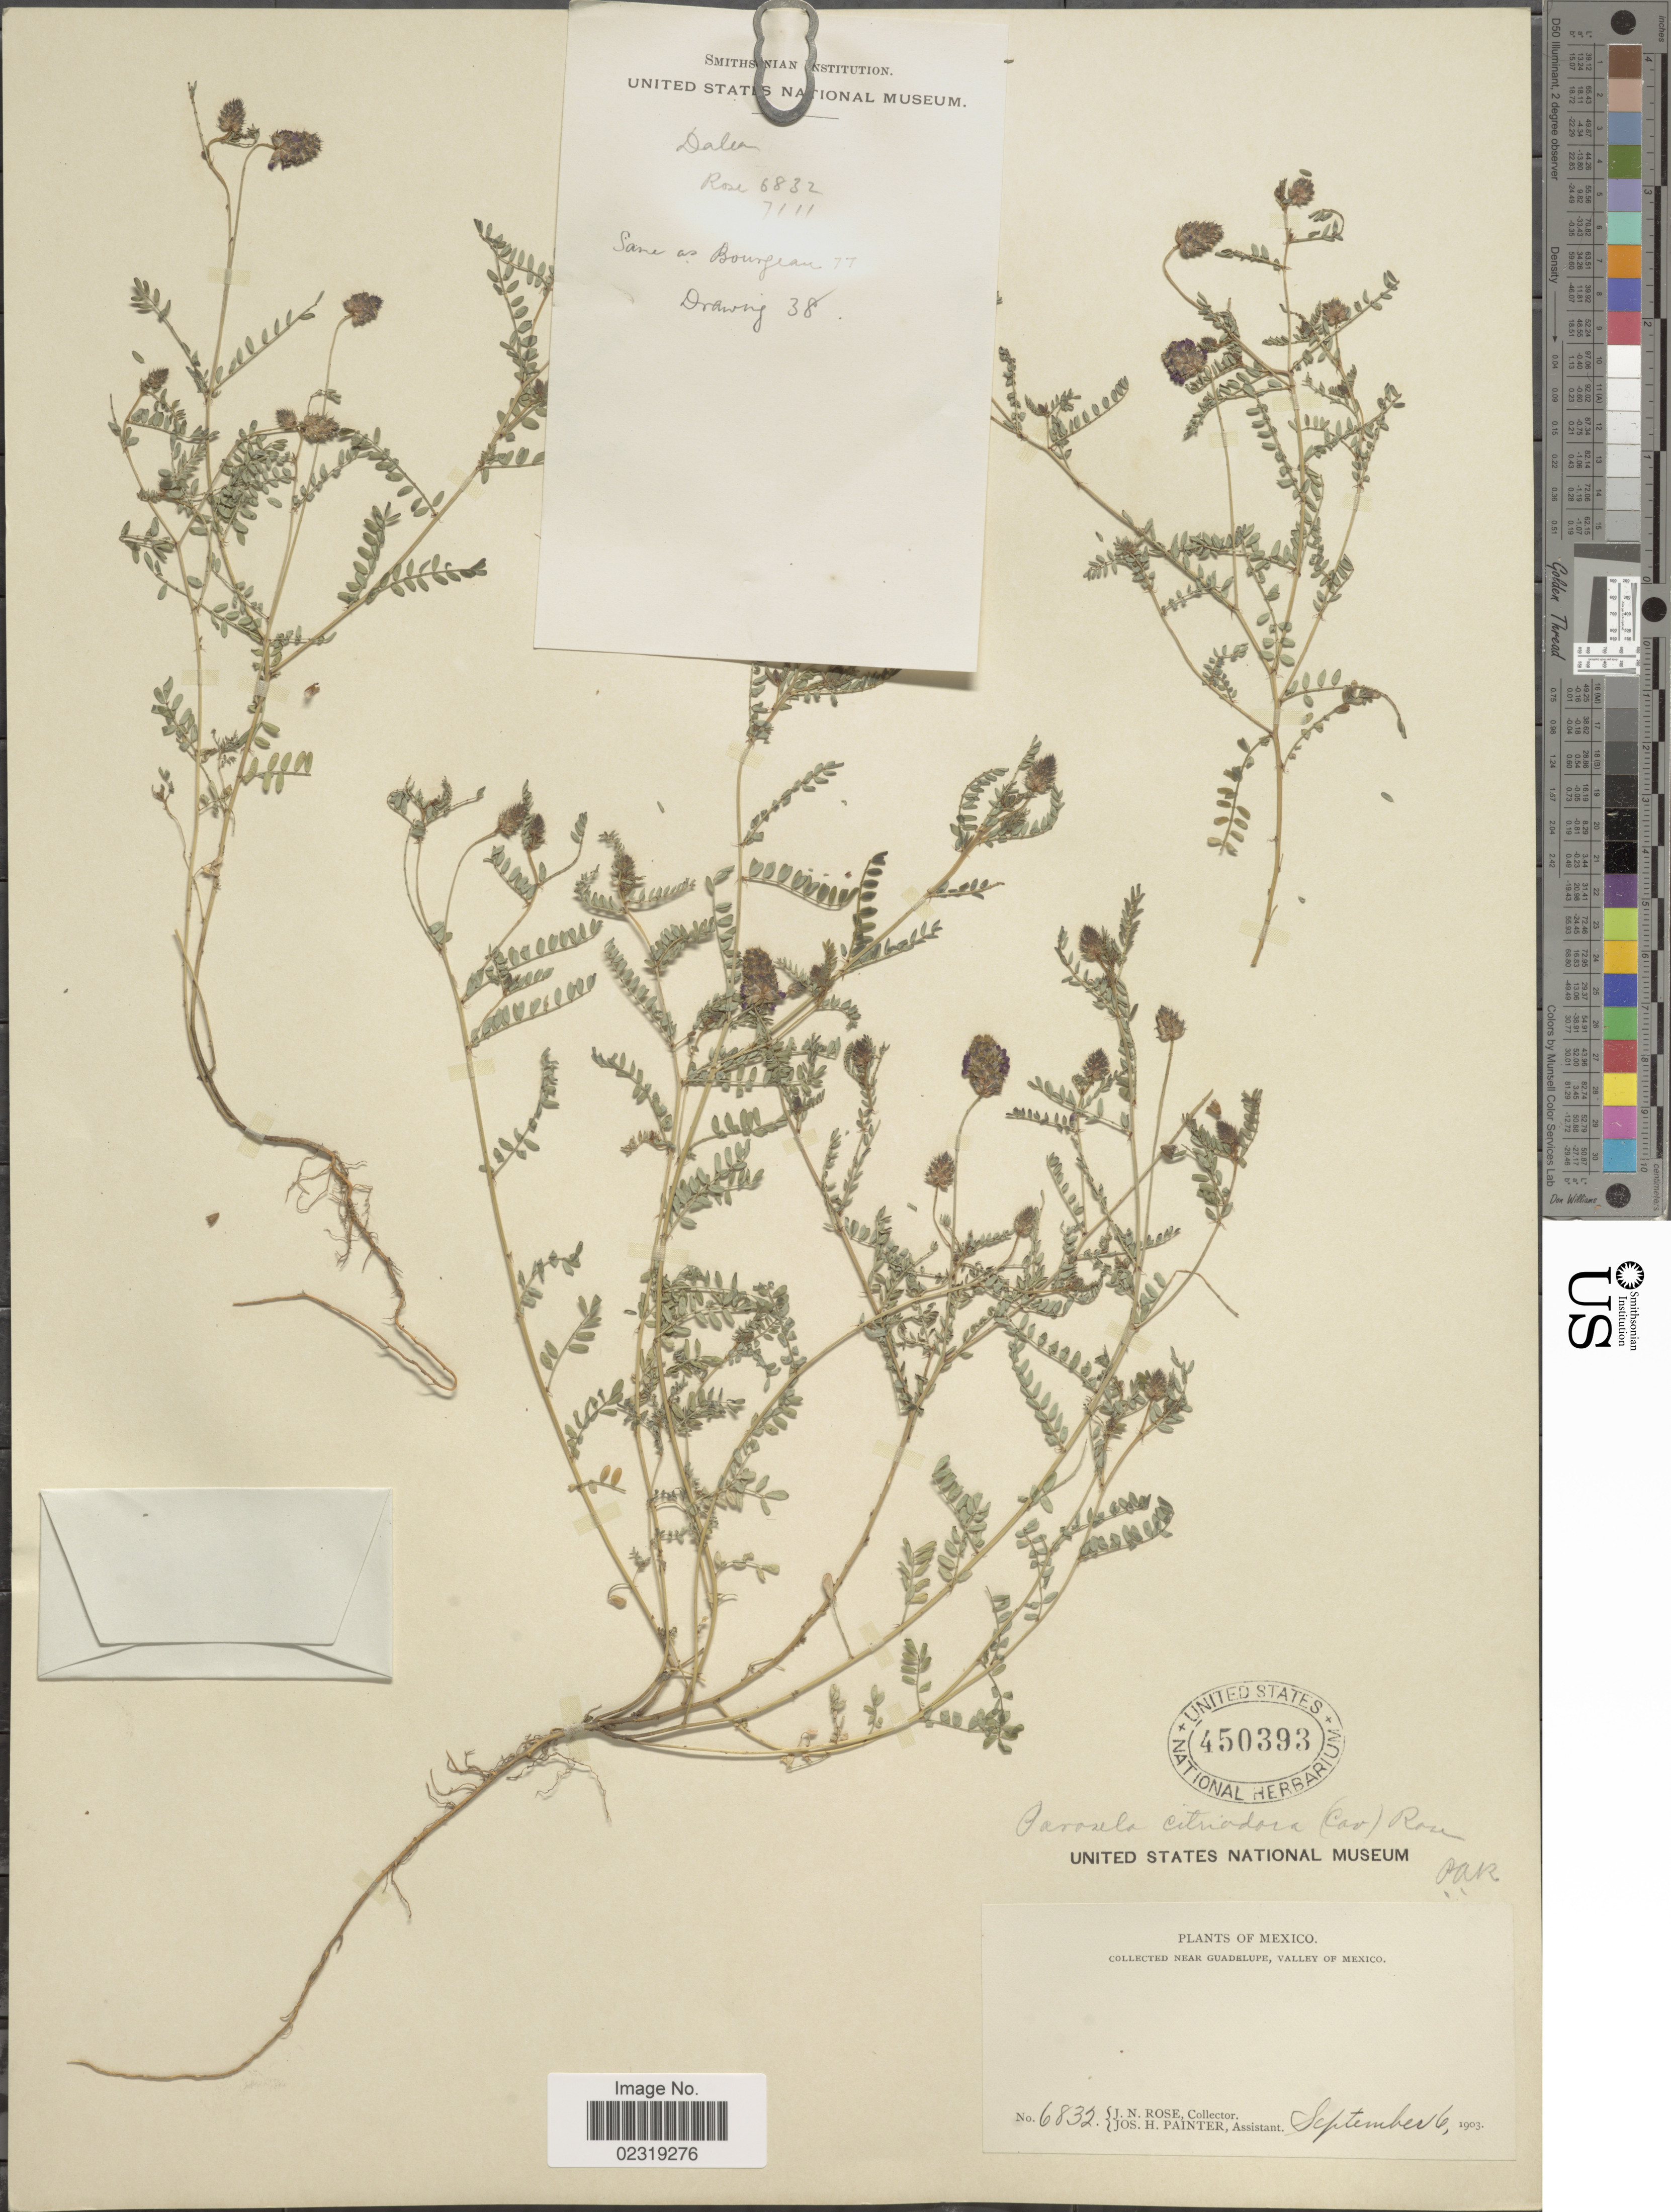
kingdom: Plantae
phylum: Tracheophyta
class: Magnoliopsida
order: Fabales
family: Fabaceae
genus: Dalea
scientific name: Dalea foliolosa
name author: (Aiton) Barneby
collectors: J. N. Rose & J. H. Painter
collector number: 6832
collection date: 1903-09-06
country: Mexico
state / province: Baja California Norte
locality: Near Guadelupe, Valley of Mexico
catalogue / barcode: US 450393